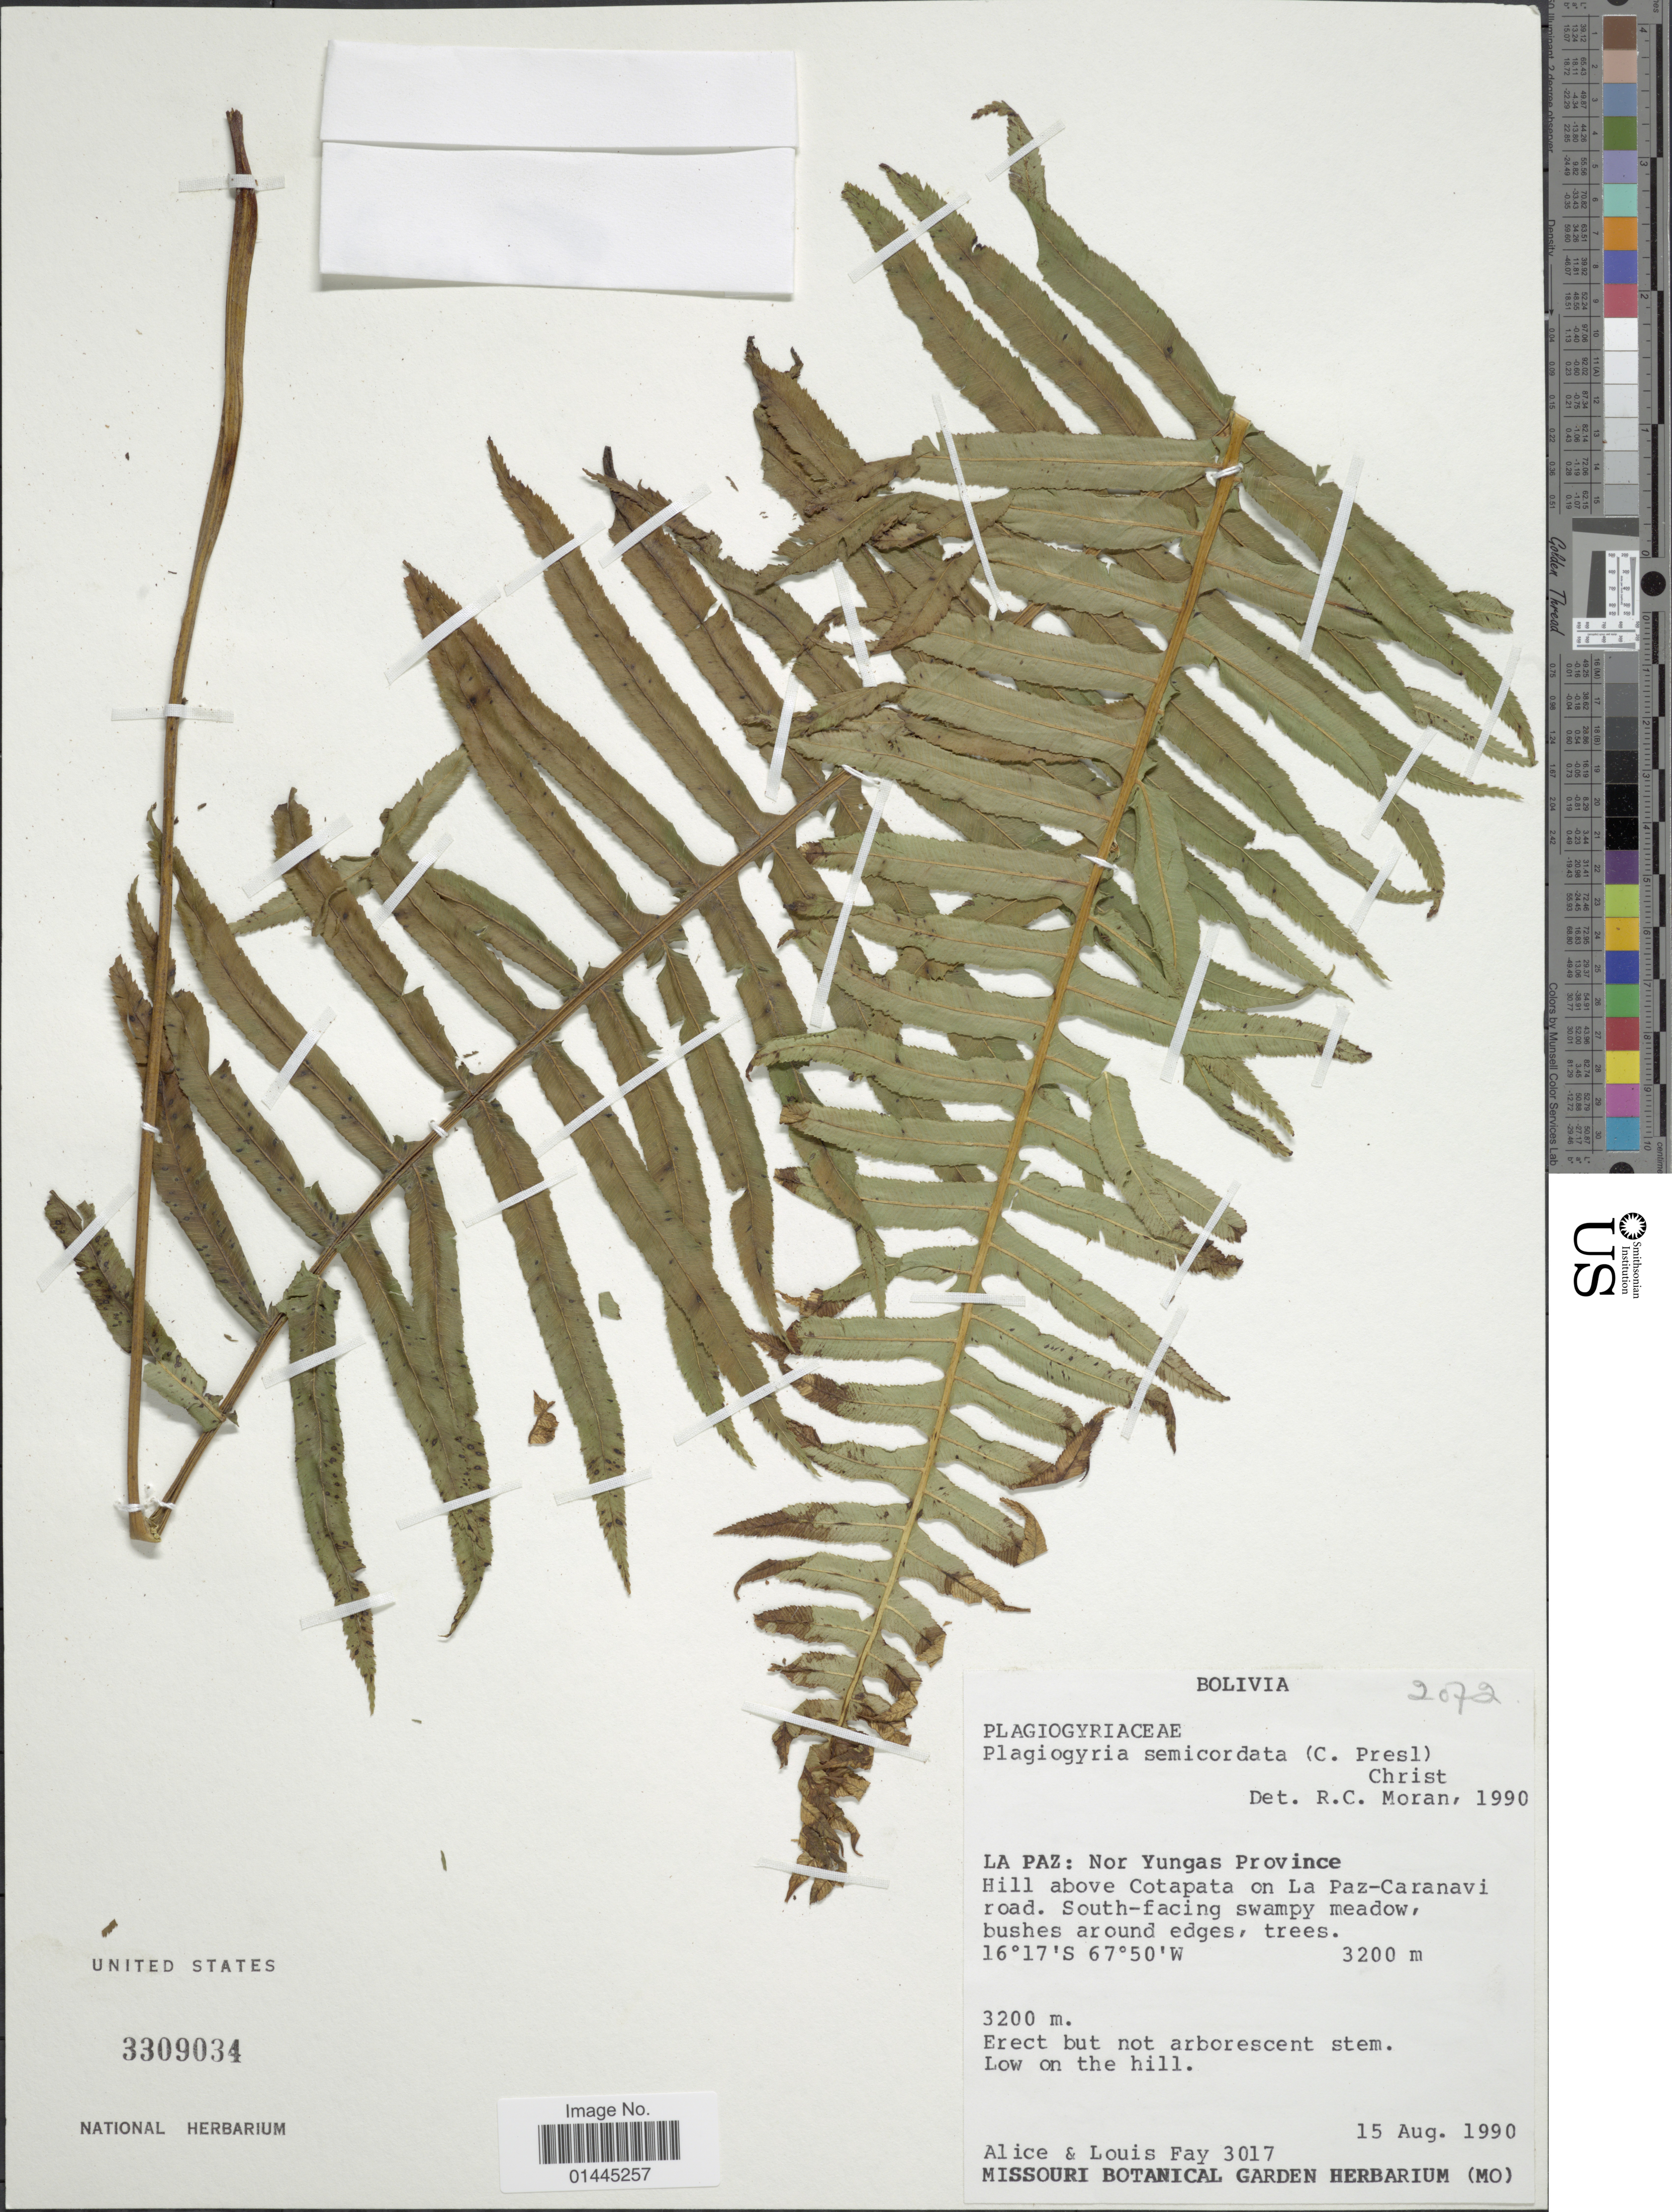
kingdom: Plantae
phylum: Tracheophyta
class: Polypodiopsida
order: Cyatheales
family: Plagiogyriaceae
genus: Plagiogyria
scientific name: Plagiogyria semicordata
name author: (C. Presl) Christ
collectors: A. Fay & L. Fay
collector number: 3017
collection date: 1990-08-15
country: Bolivia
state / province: La Paz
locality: Nor Yungas Province, Hill above Cotapata on La Paz-Caranavi road, south-facing swampy meadow.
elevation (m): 3200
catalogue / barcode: US 3309034